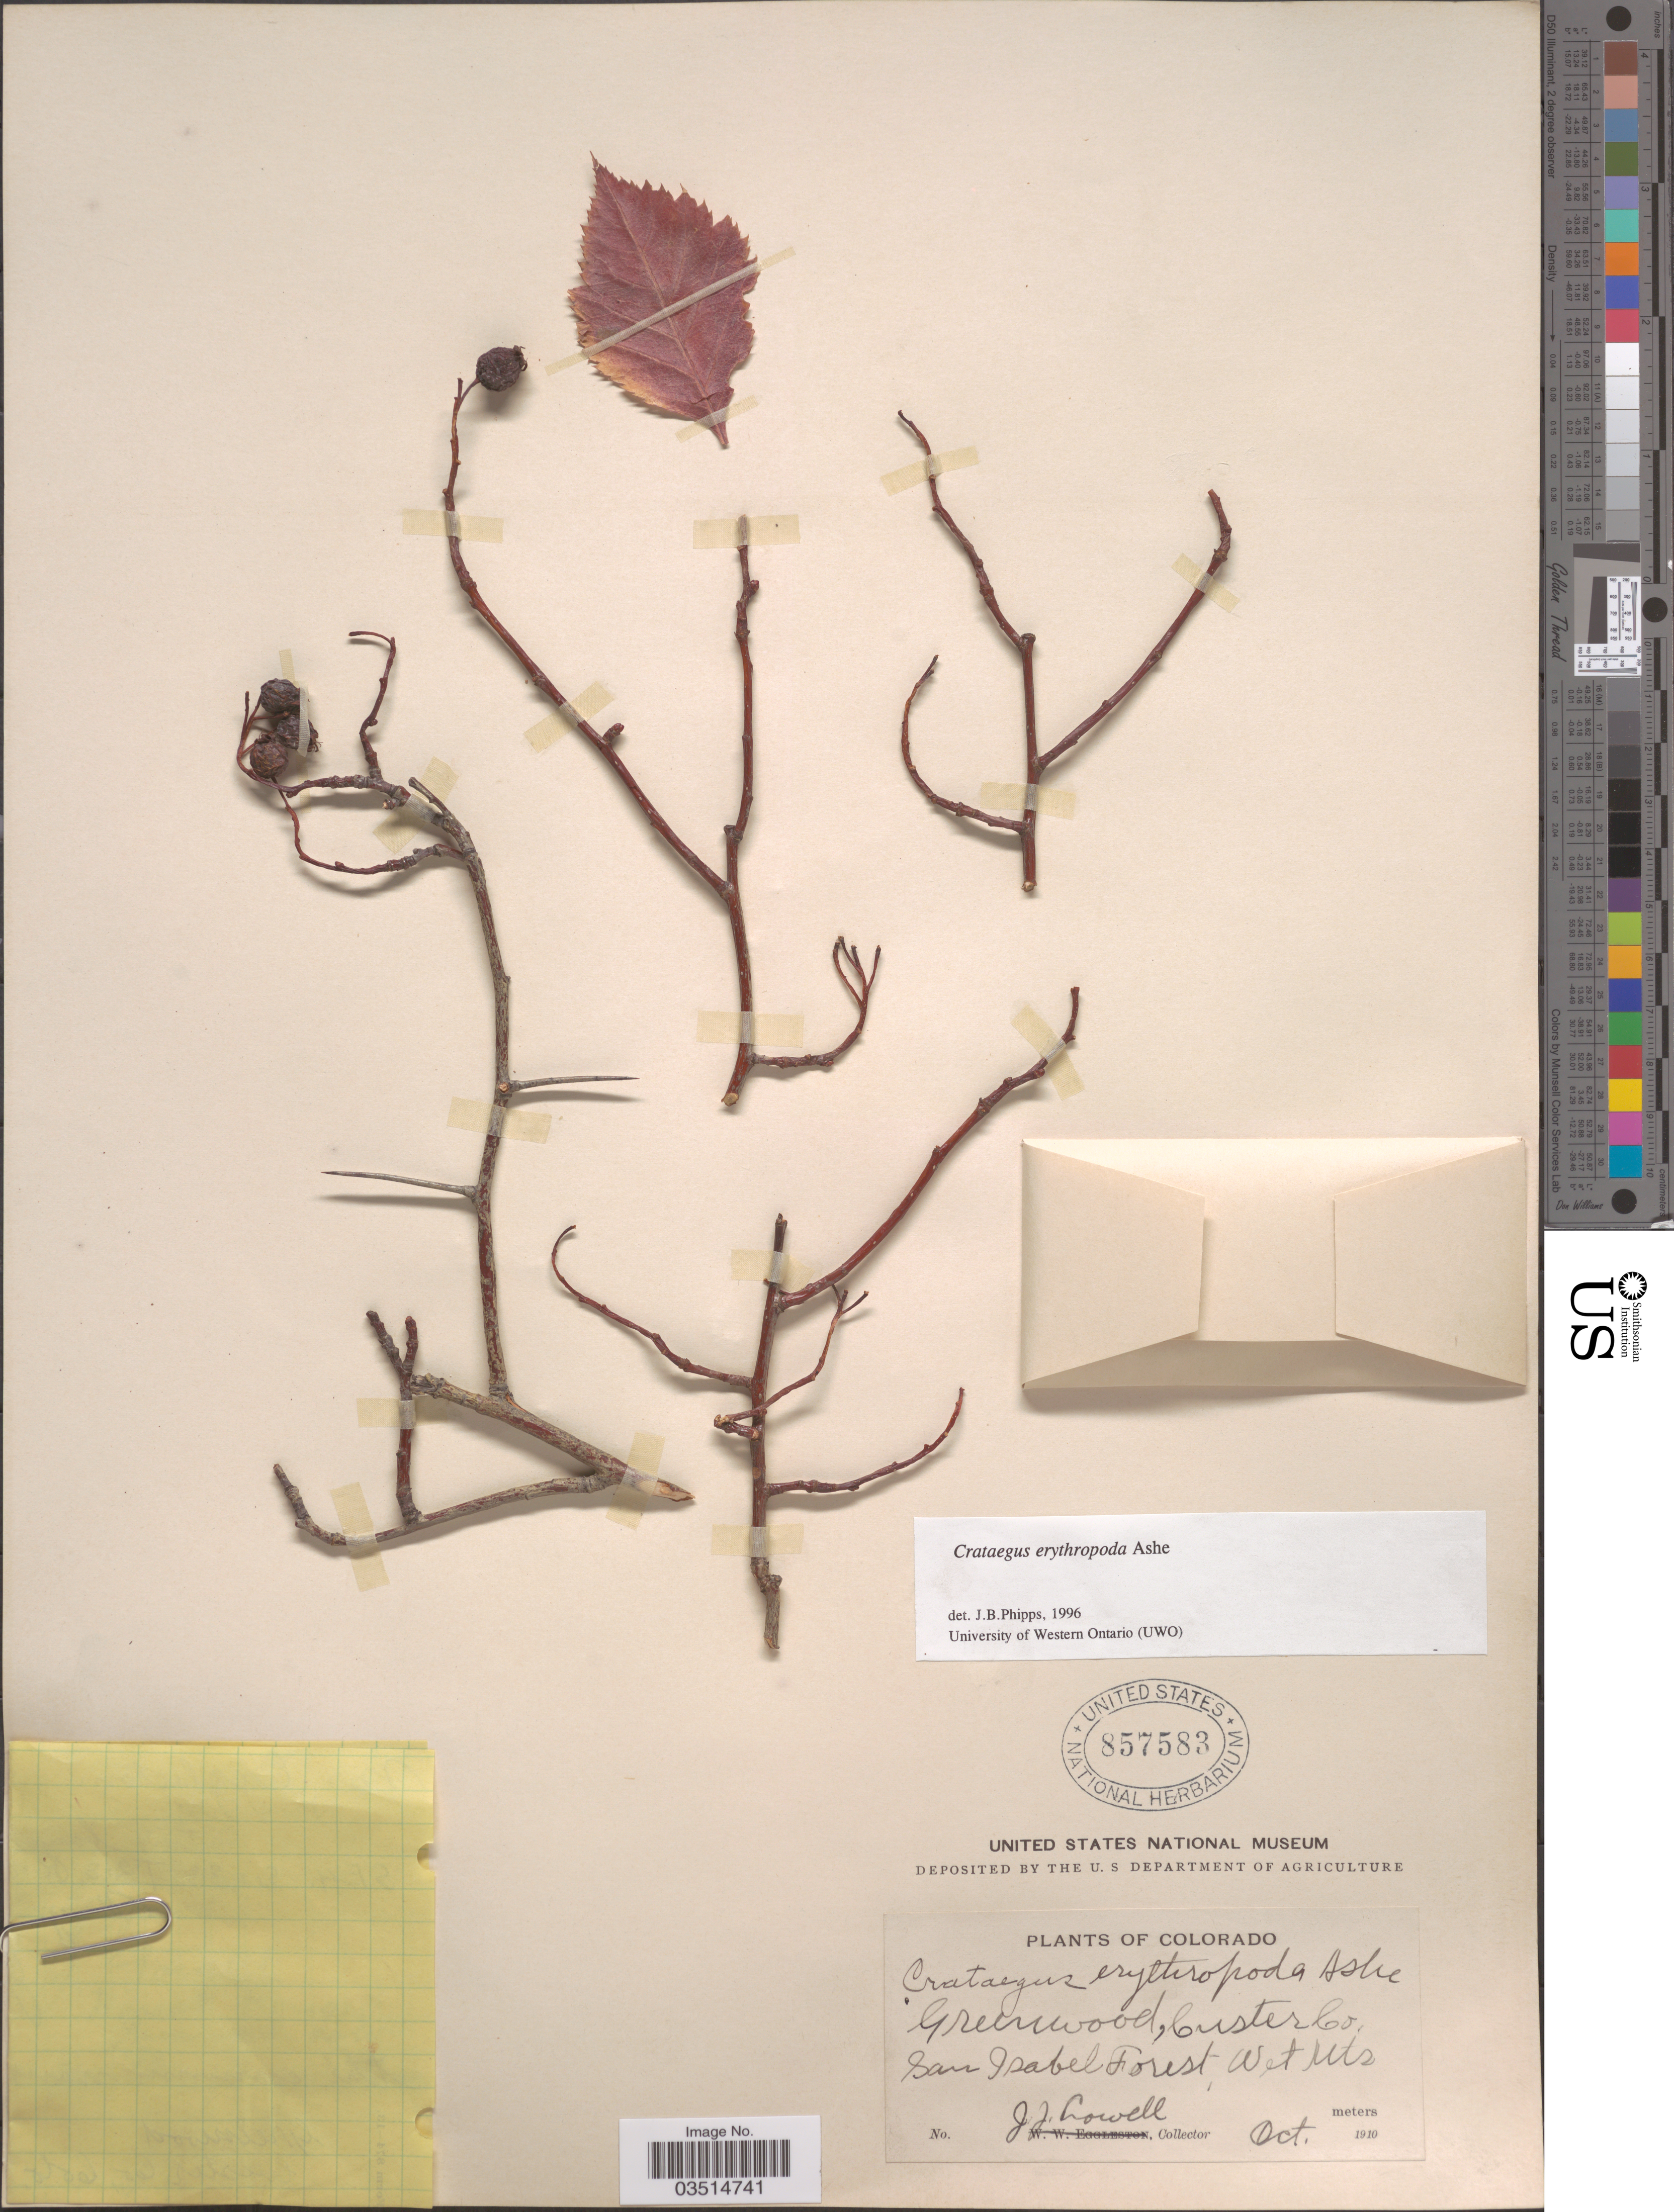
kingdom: Plantae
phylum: Tracheophyta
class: Magnoliopsida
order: Rosales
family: Rosaceae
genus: Crataegus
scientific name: Crataegus erythropoda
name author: Ashe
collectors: J. Lowell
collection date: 1910-10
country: United States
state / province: Colorado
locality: Greenwood, Custer Co. San Isabel Forest, Wet Mts.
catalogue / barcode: US 857583